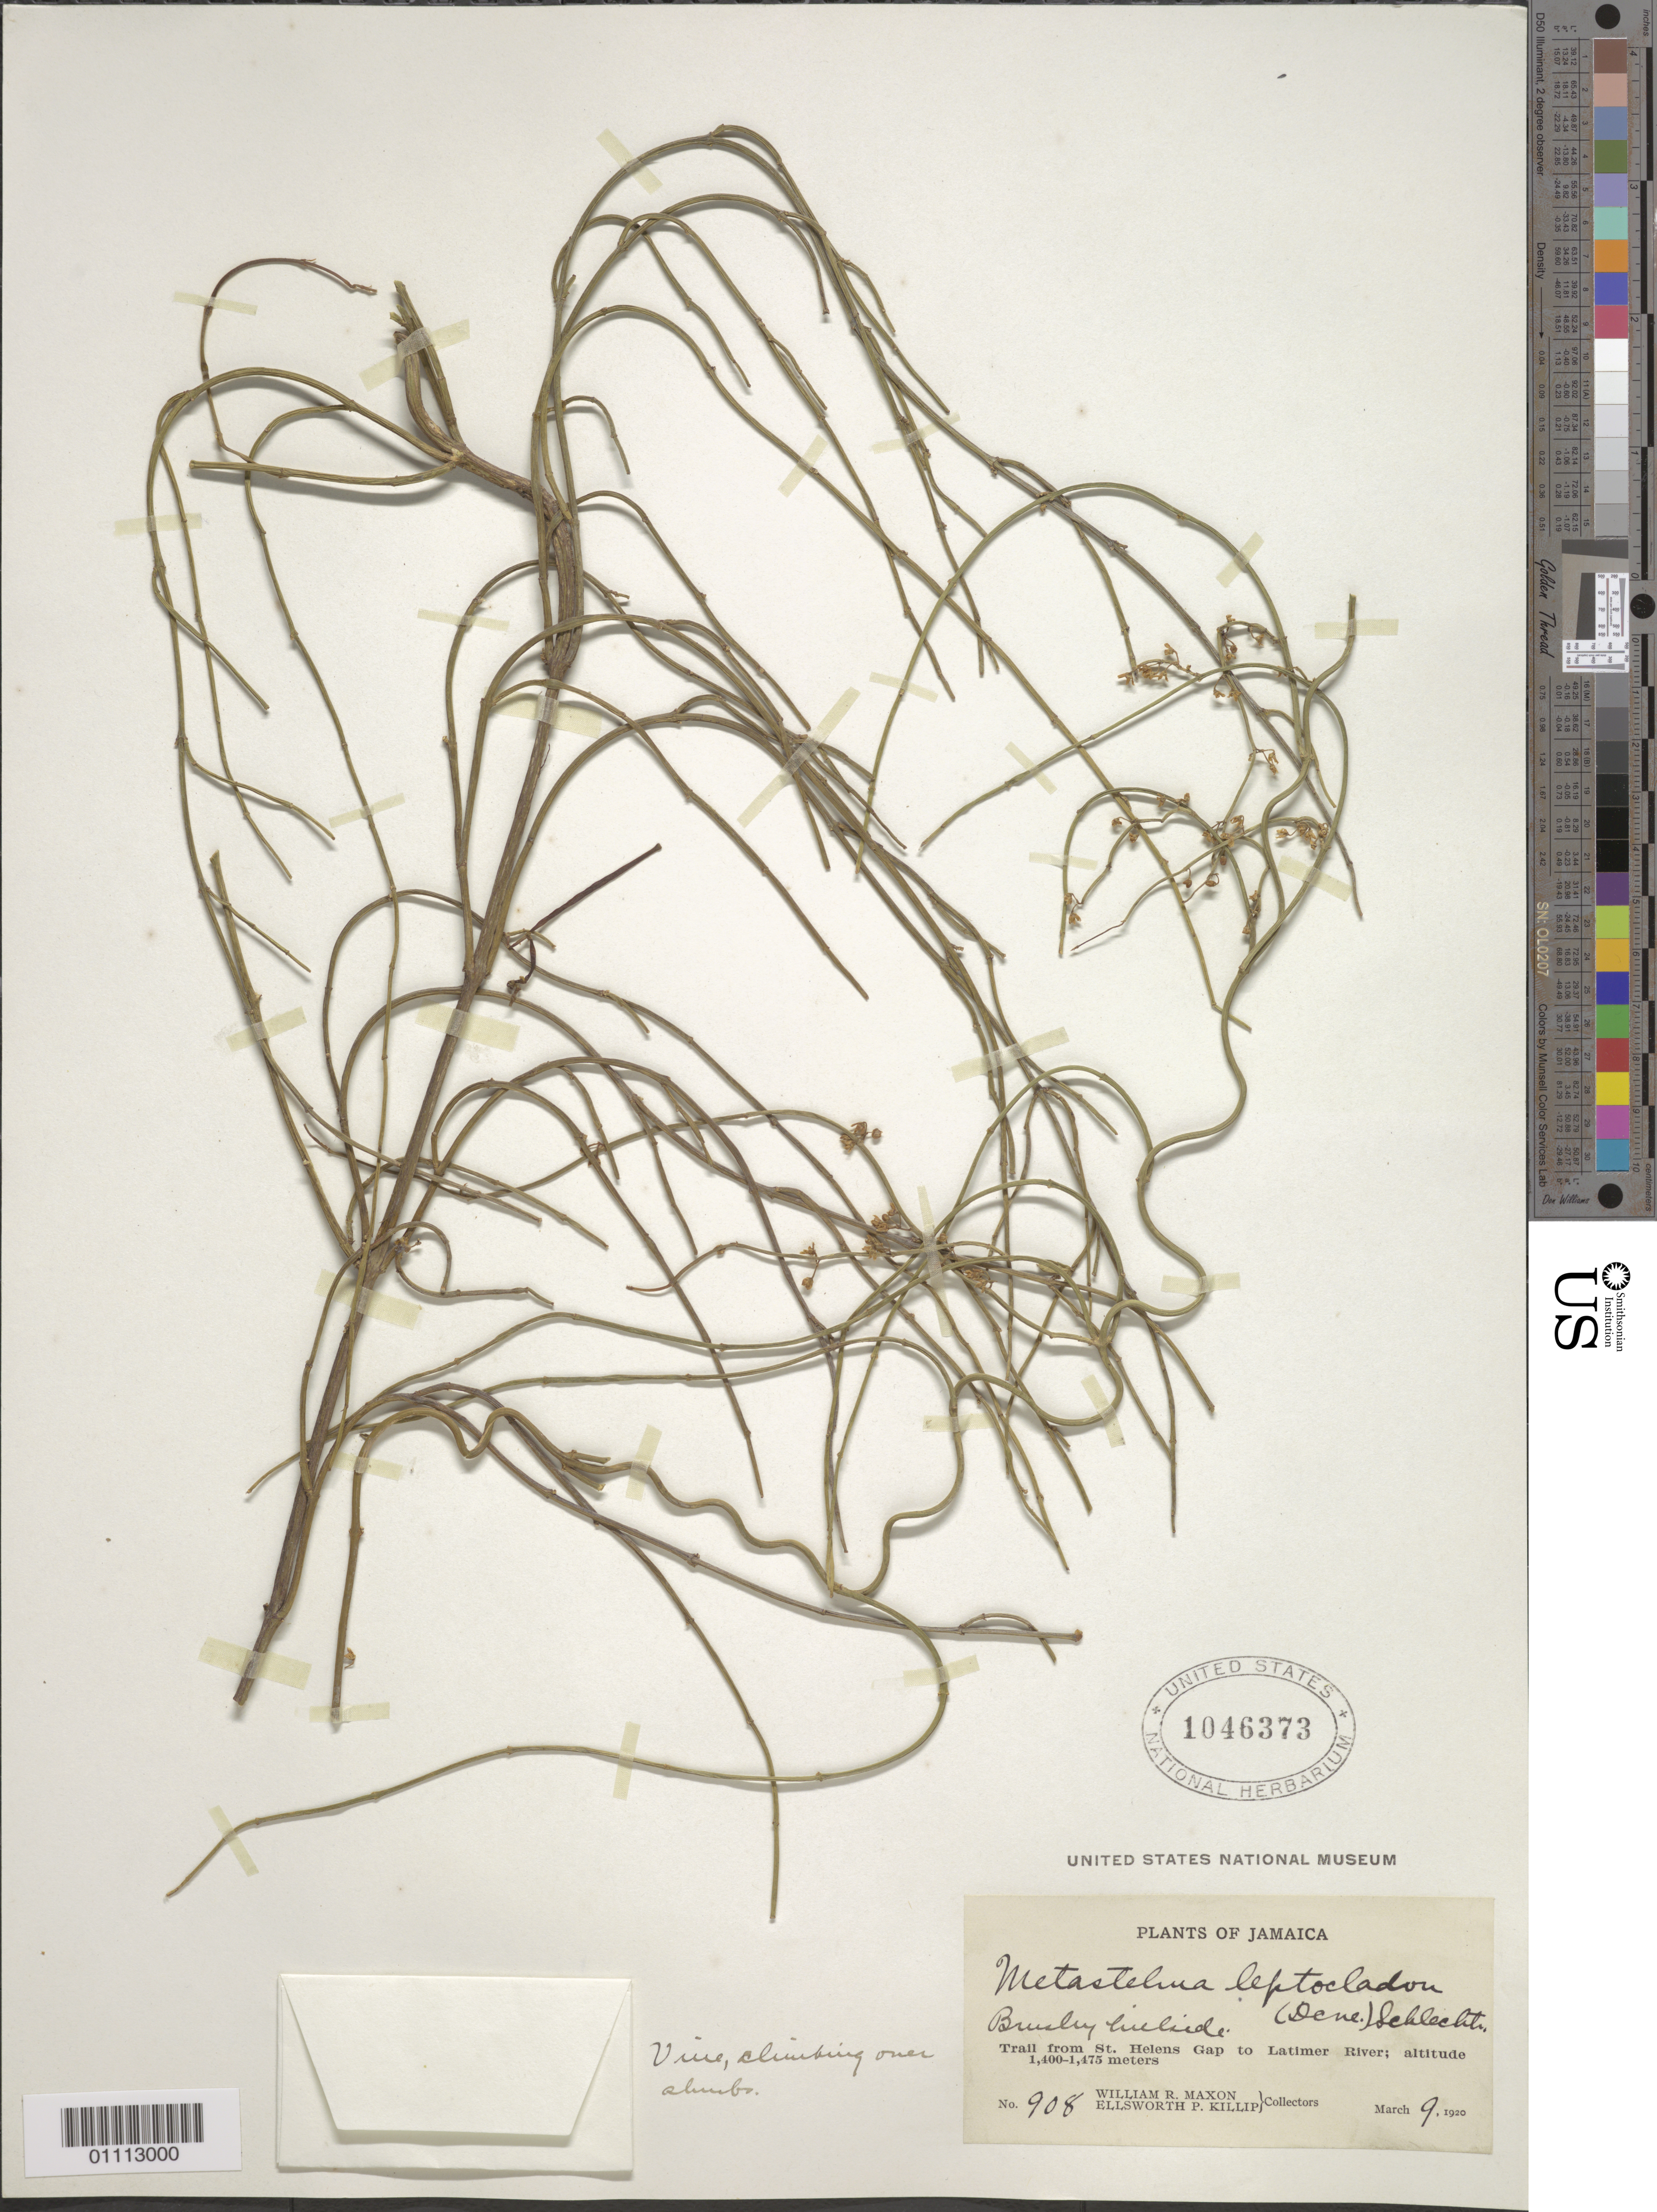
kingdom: Plantae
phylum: Tracheophyta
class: Magnoliopsida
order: Gentianales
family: Apocynaceae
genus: Cynanchum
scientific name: Cynanchum leptocladum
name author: (Decne.) J. Jiménez Alm.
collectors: W. R. Maxon & E. P. Killip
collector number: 908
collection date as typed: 09 Mar 1920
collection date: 1920-03-09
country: Jamaica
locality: Trail from St. Helens Gao to Latimer River. Brushy hillside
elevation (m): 1400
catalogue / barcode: US 1046373